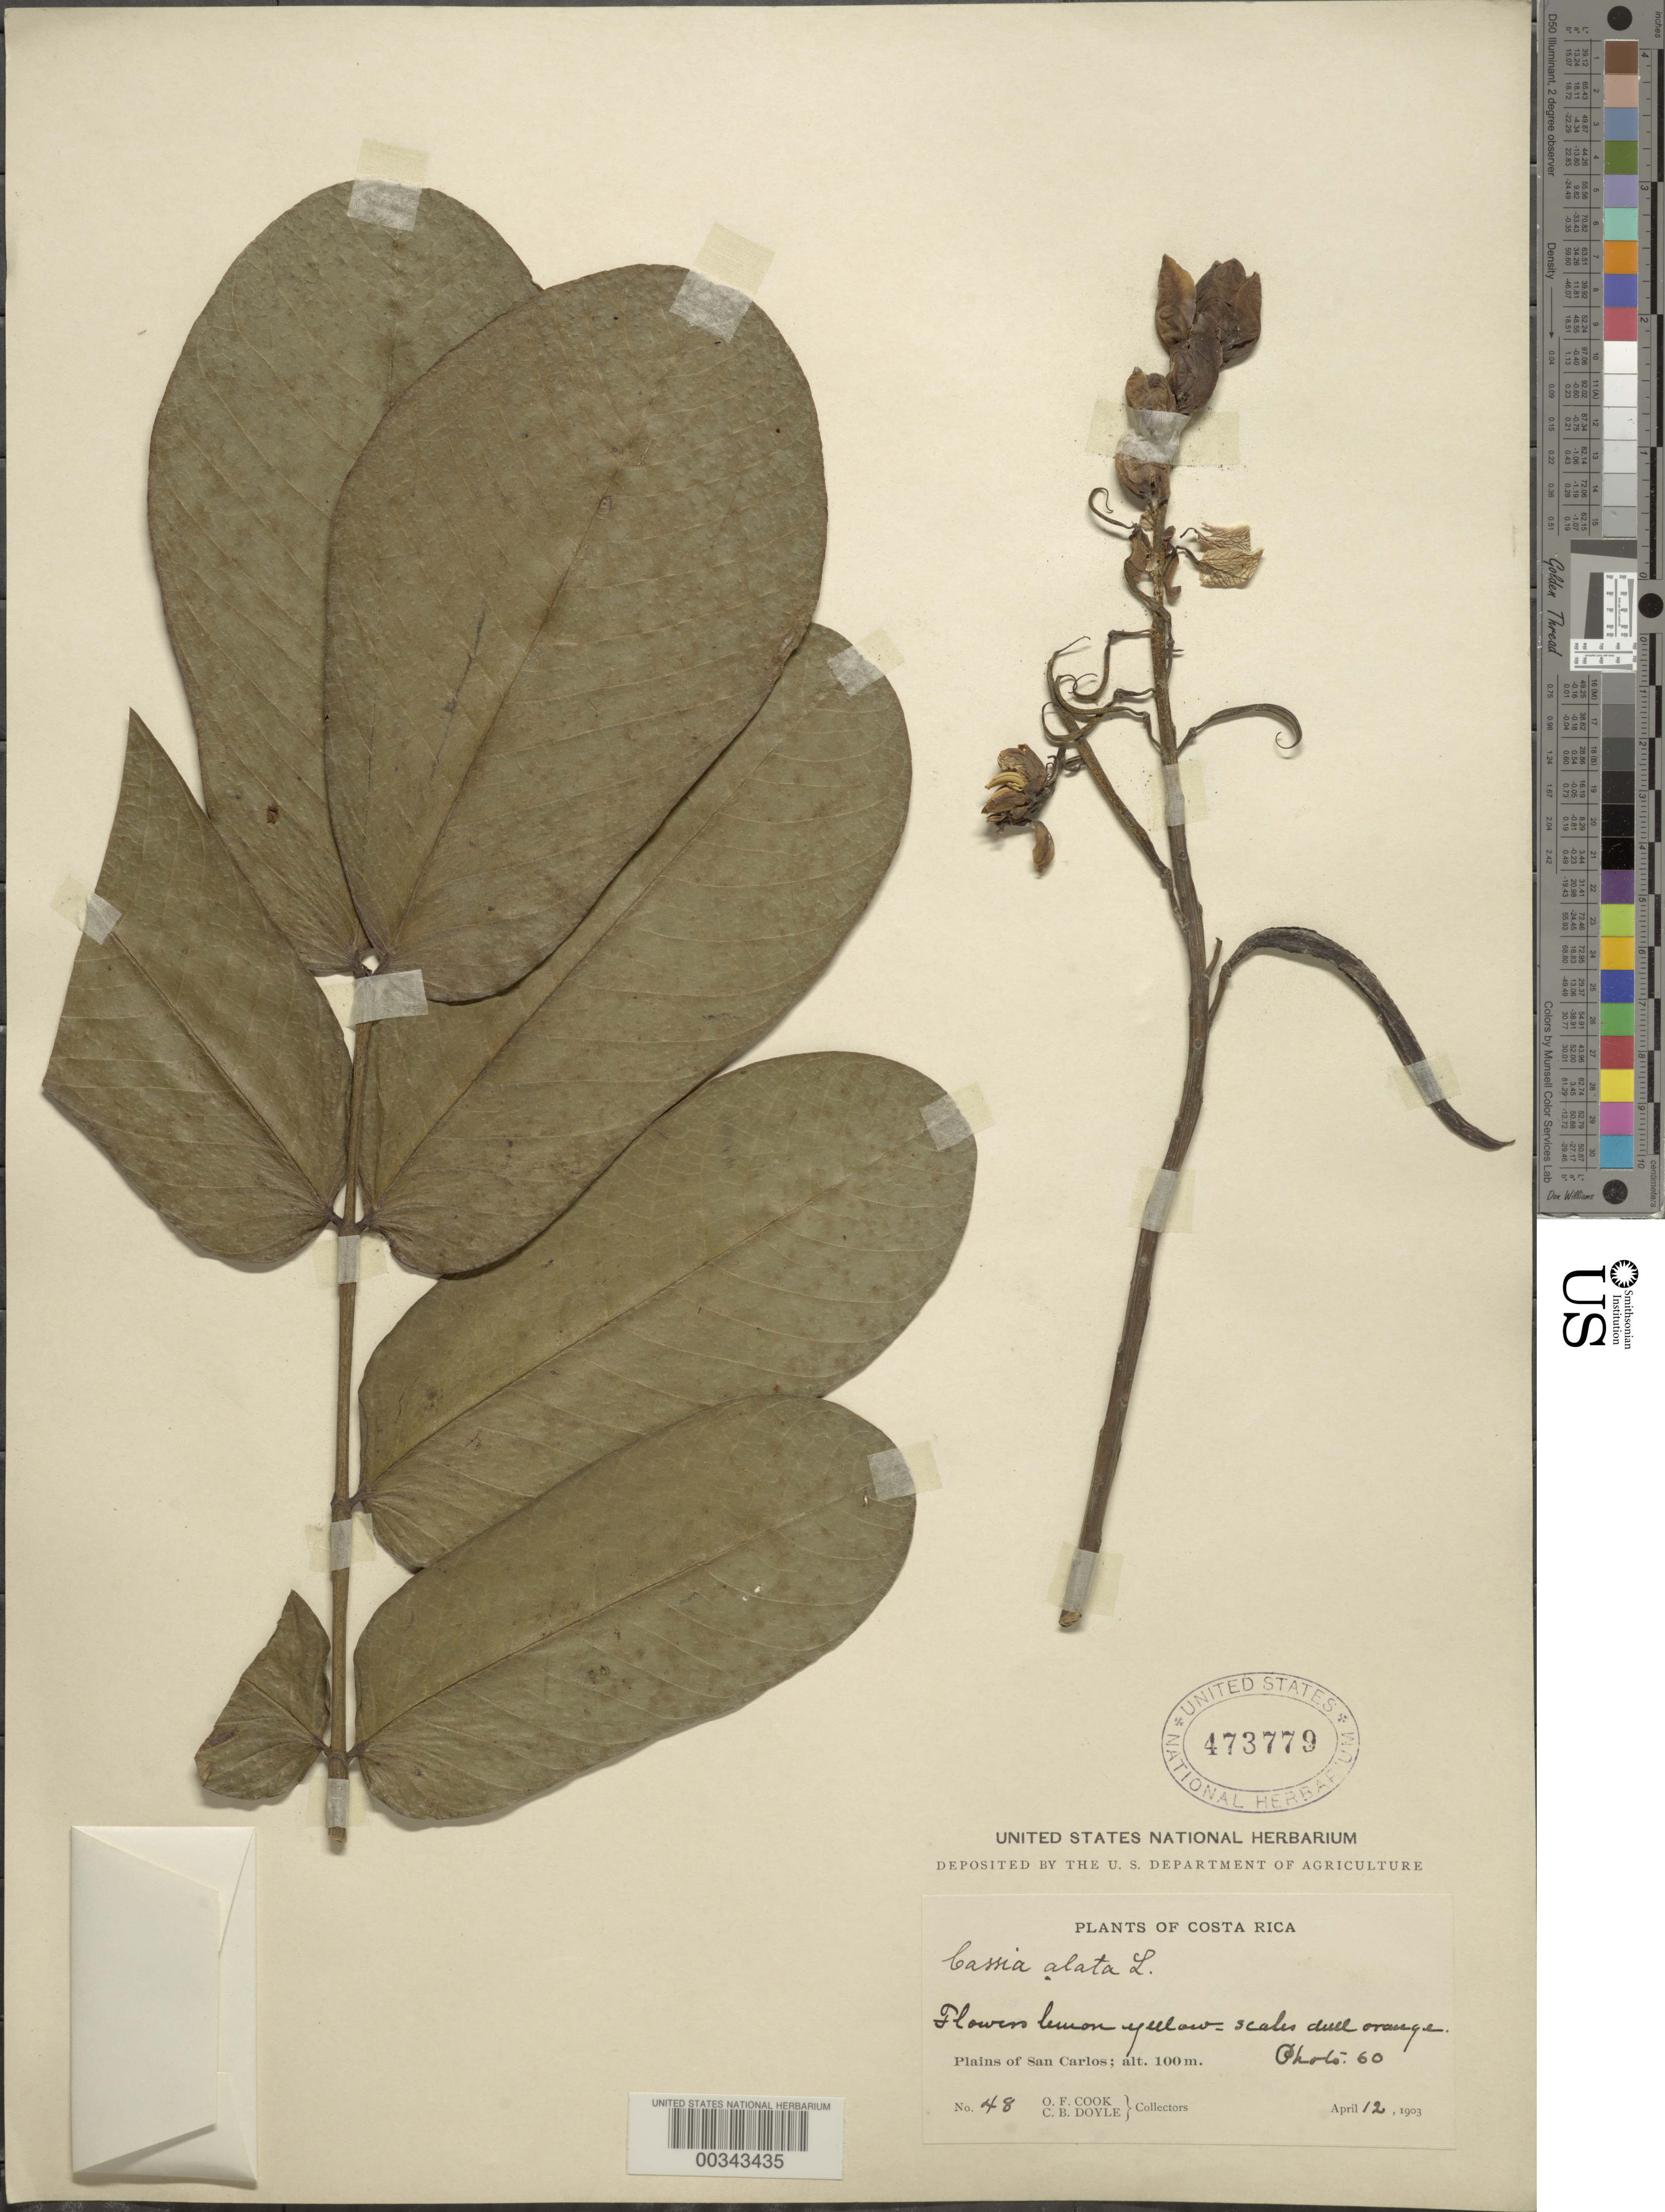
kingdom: Plantae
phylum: Tracheophyta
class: Magnoliopsida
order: Fabales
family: Fabaceae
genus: Senna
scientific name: Senna reticulata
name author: (Willd.) H.S. Irwin & Barneby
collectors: O. F. Cook & C. Doyle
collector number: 48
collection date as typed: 12 Apr 1903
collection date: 1903-04-12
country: Costa Rica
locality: Plains of San Carlos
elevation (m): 100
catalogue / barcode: US 473779